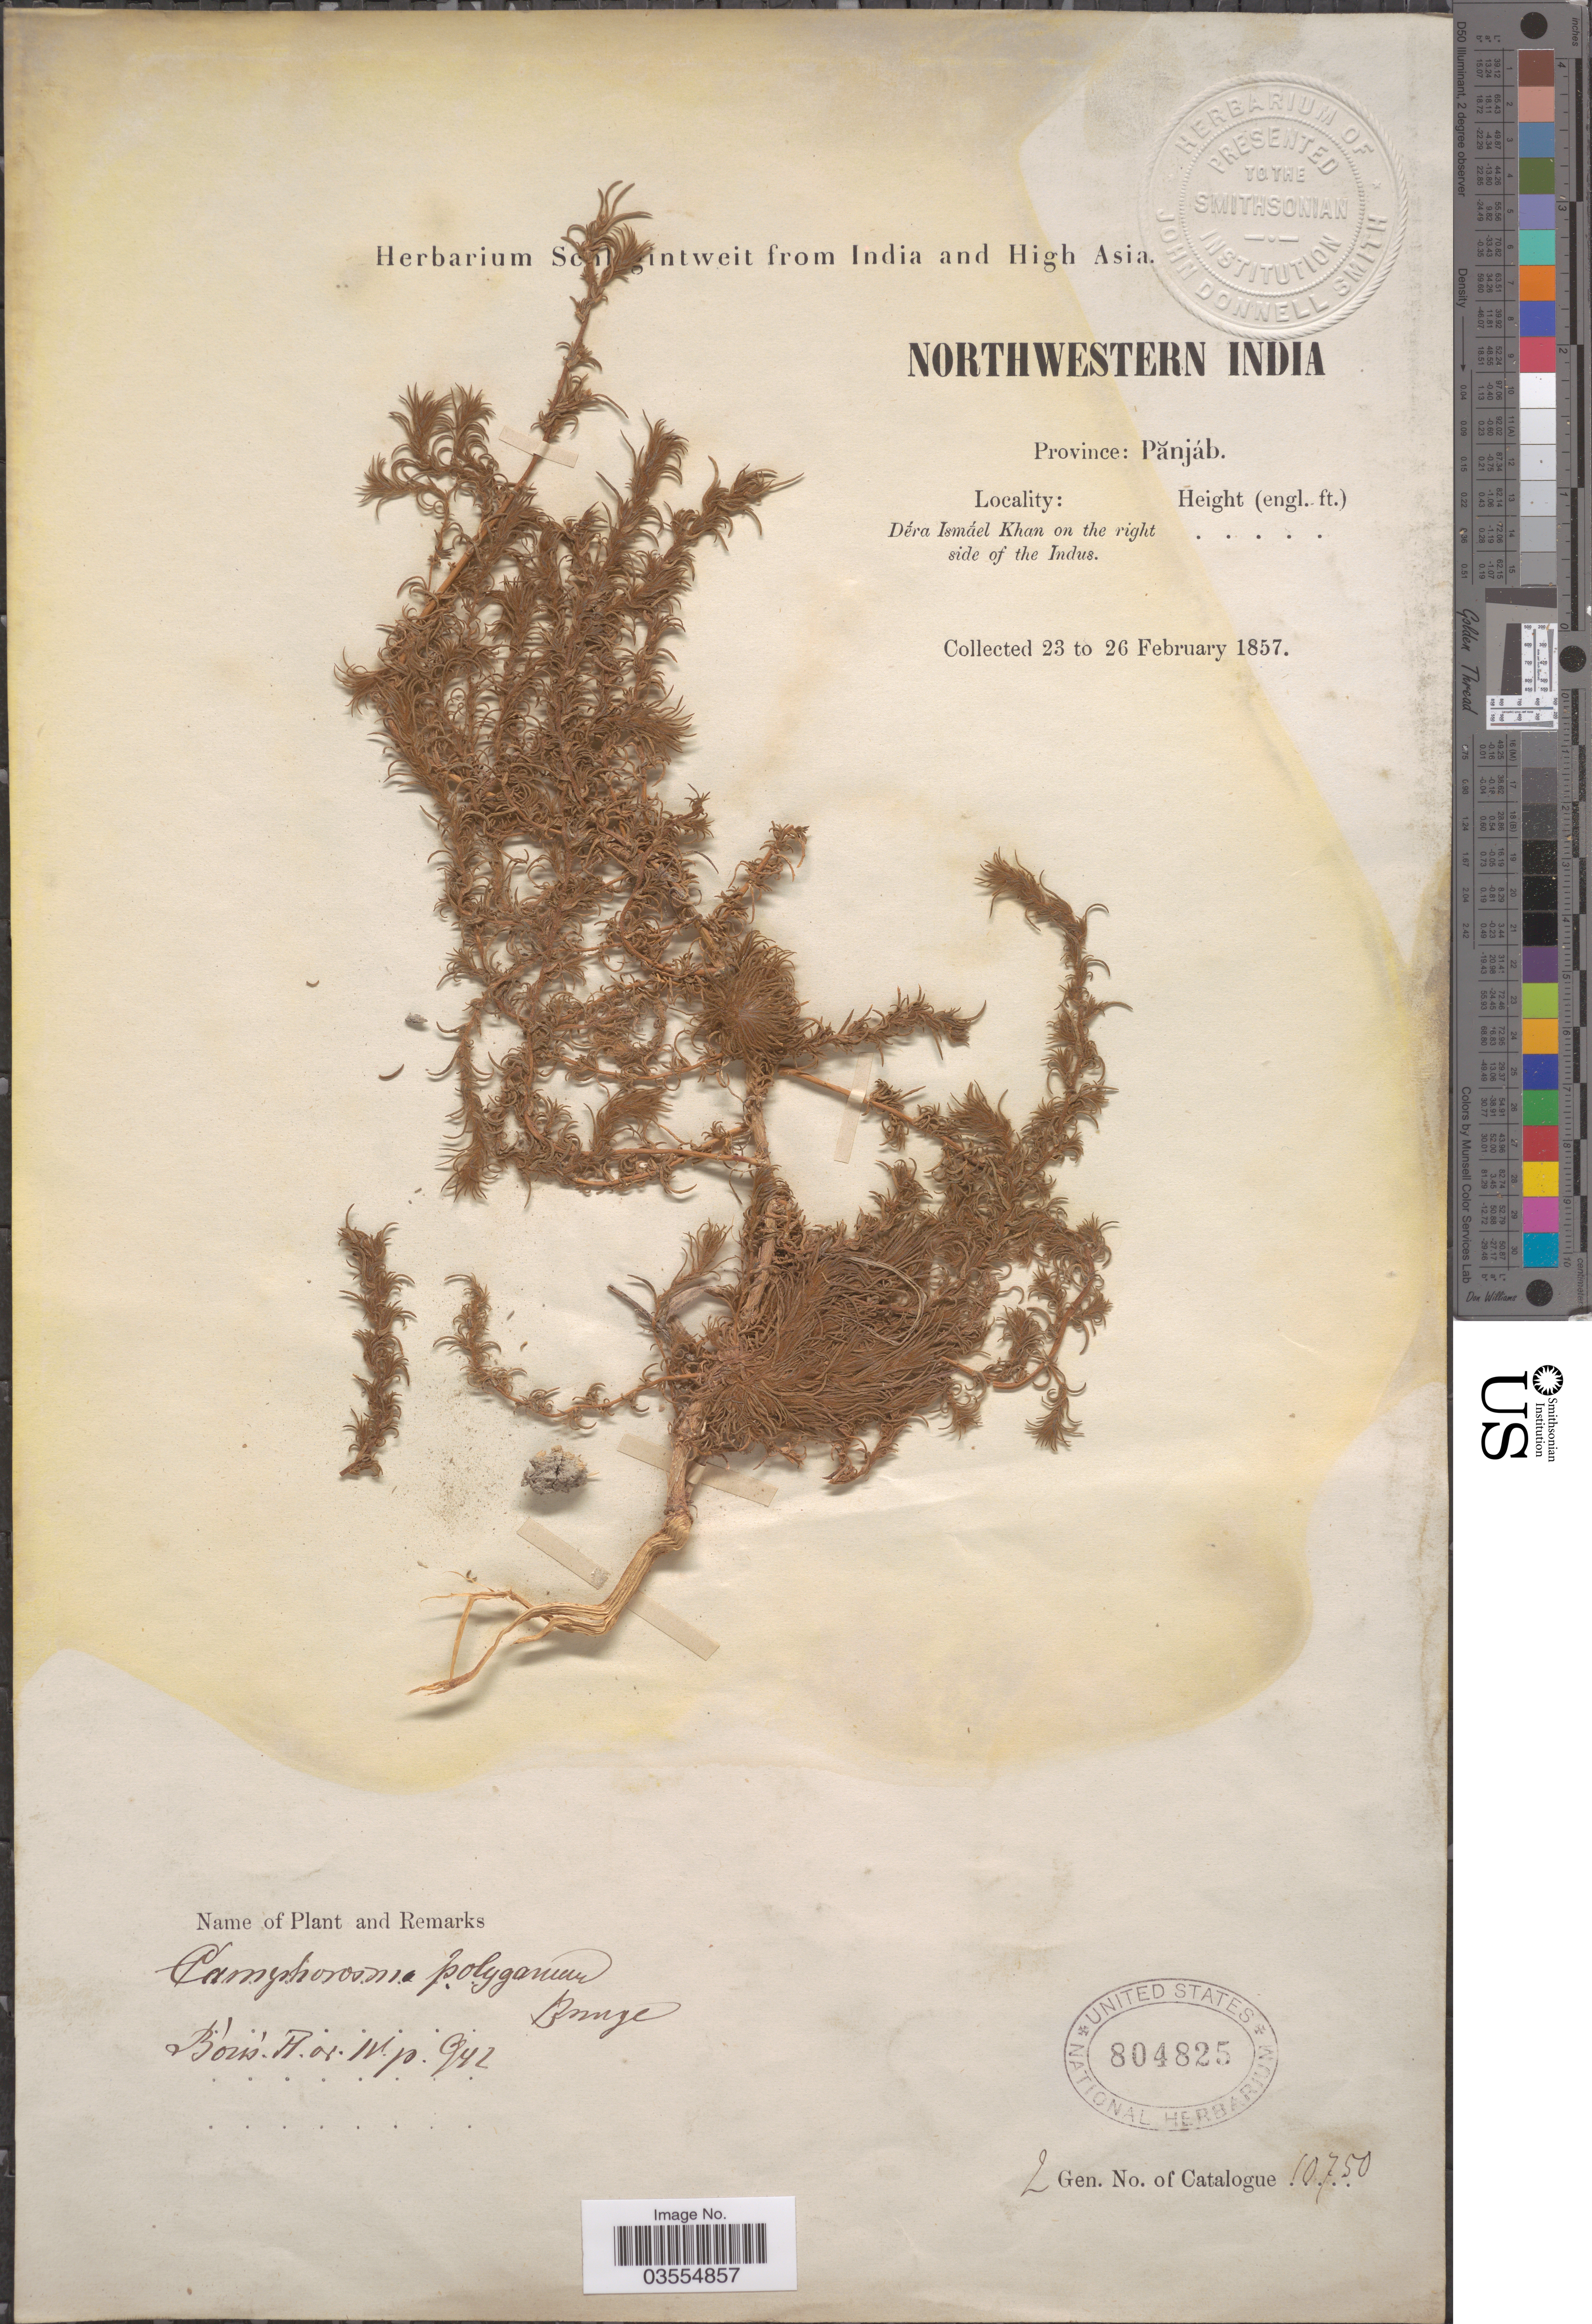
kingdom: Plantae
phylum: Tracheophyta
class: Magnoliopsida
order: Caryophyllales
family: Amaranthaceae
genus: Camphorosma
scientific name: Camphorosma polygama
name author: Bunge ex Boiss.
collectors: ex herb. Schlagintweit from India and High Asia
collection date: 1857-02-23/1857-02-26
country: India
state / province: Punjab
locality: Northwestern India. Province: Panjáb. Déra Ismáel Khan on the right side of the Indus.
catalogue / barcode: US 804825